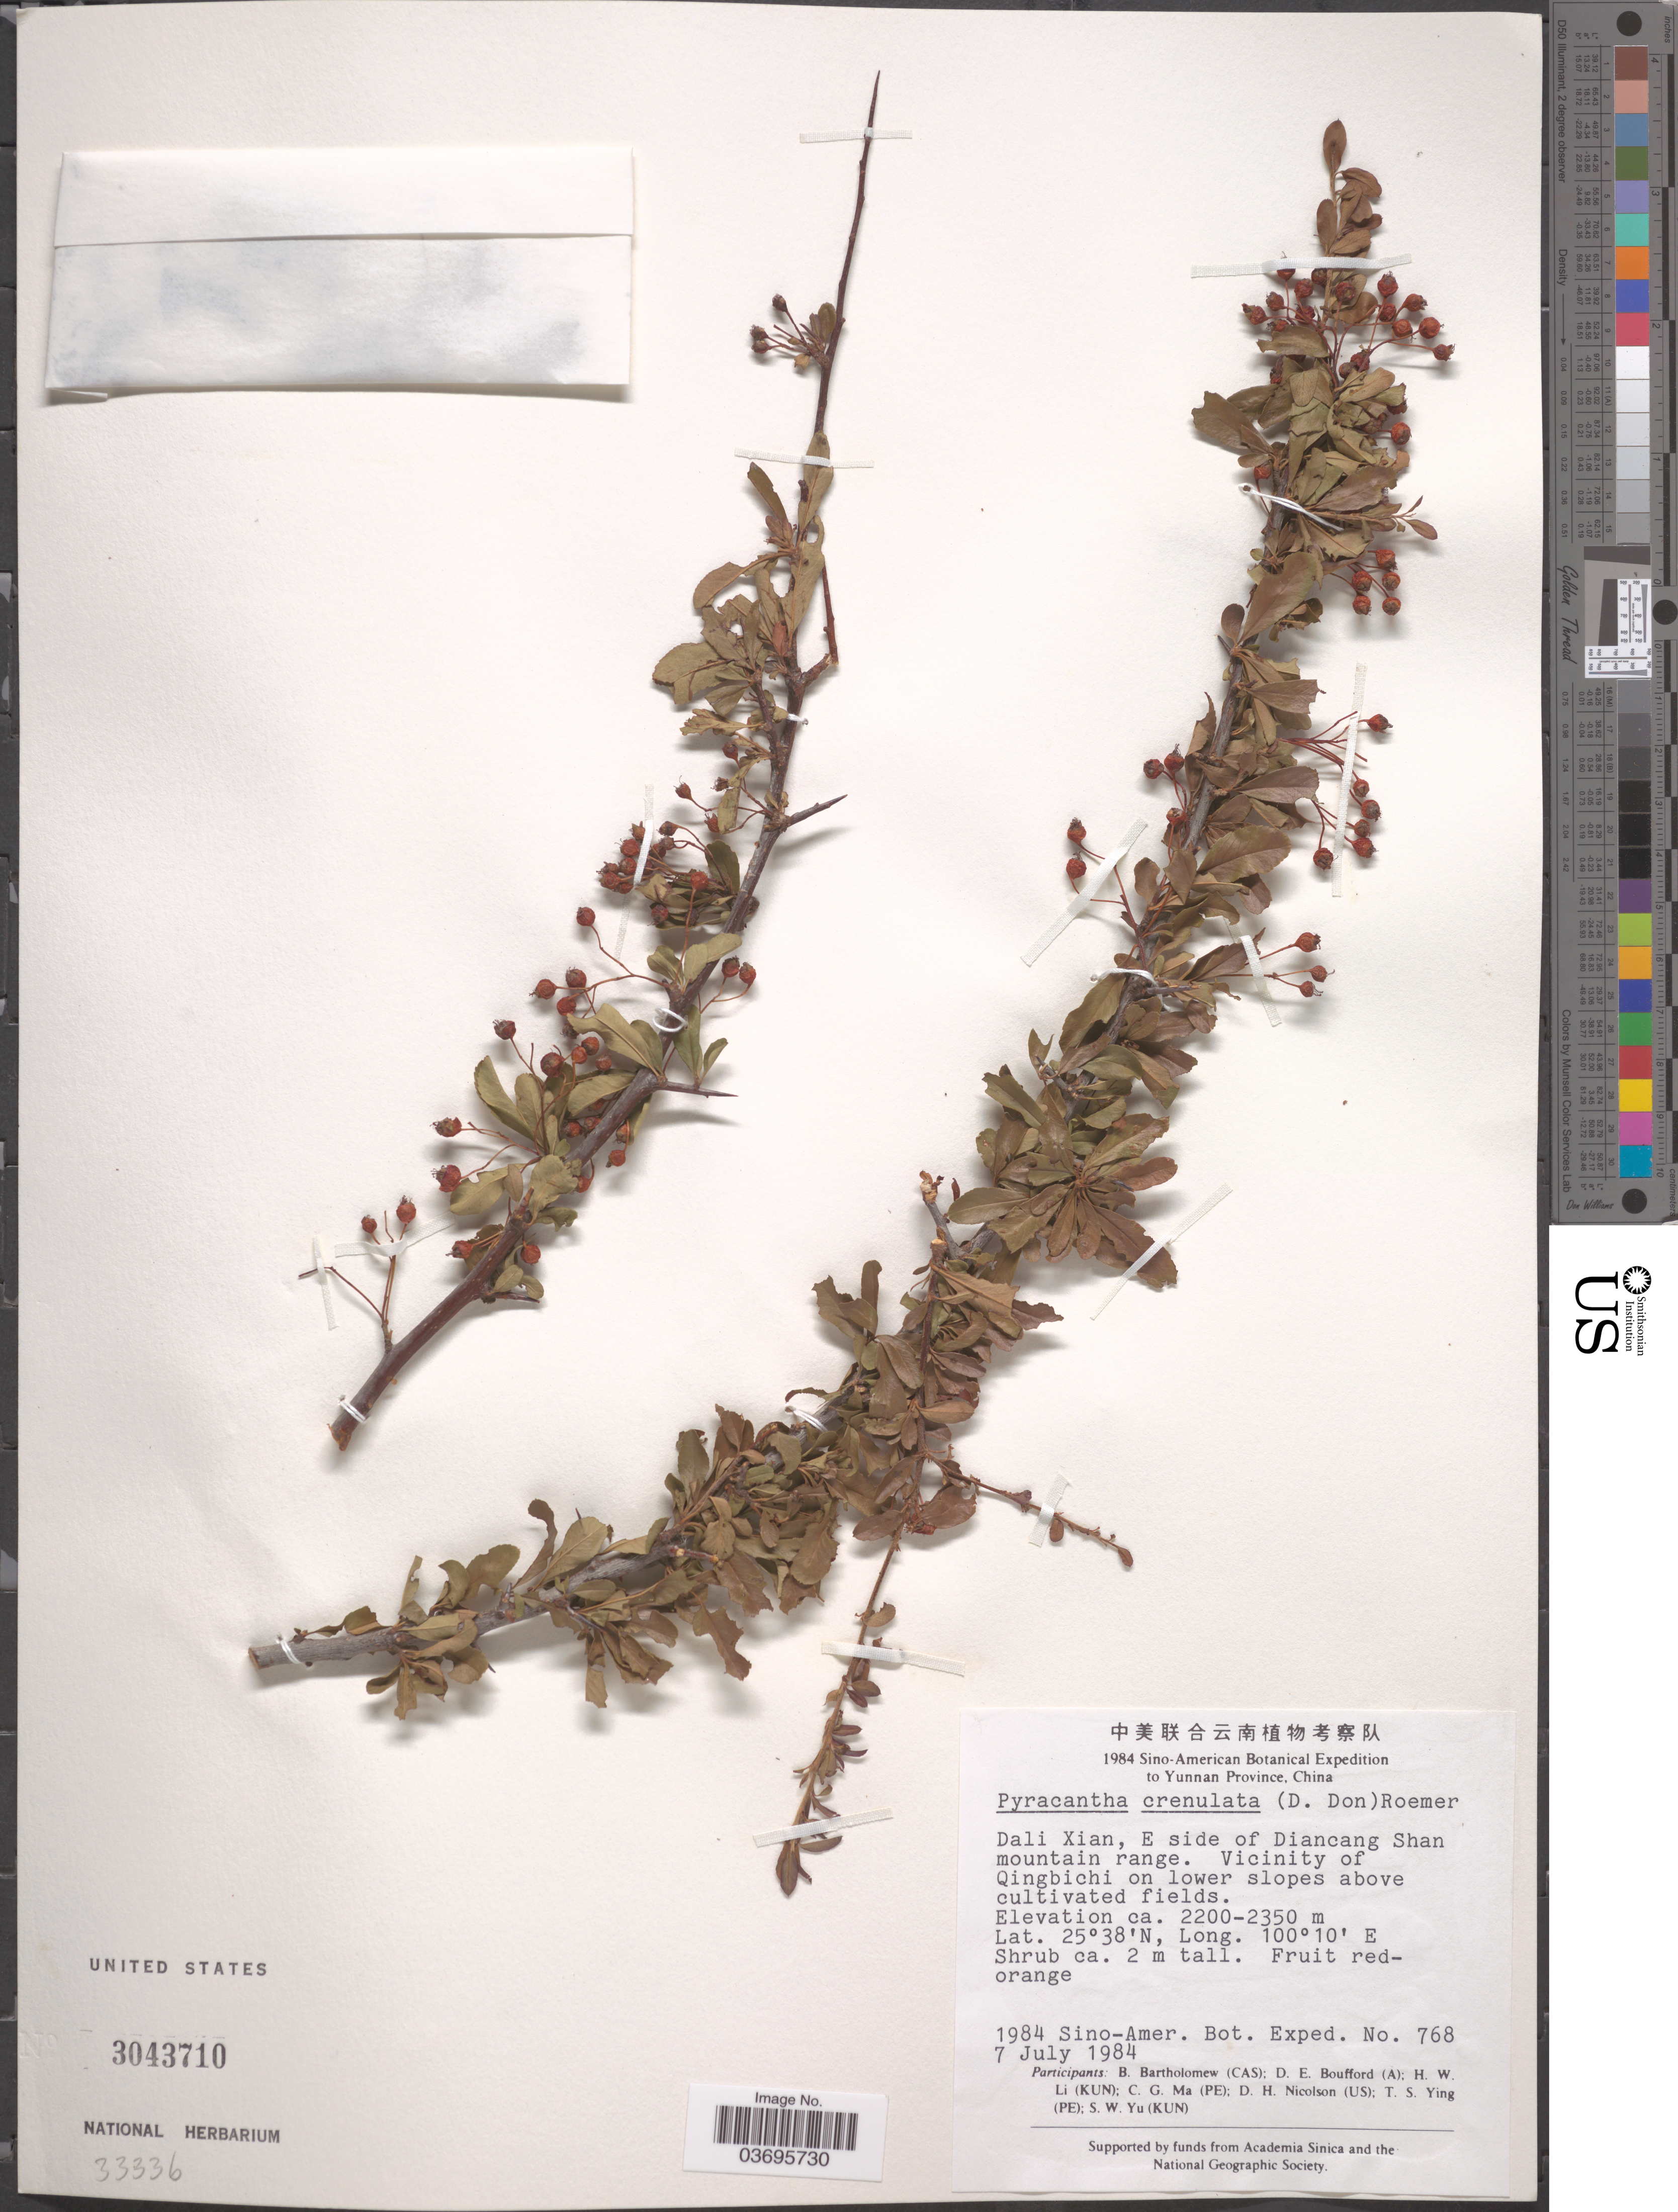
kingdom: Plantae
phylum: Tracheophyta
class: Magnoliopsida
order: Rosales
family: Rosaceae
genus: Pyracantha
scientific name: Pyracantha crenulata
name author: (D. Don) M. Roem.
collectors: Sino-Amer. Bot. Exped. 1984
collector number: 768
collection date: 1984-07-07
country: China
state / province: Yunnan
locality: Dali Xian, E side of Diancang Shan mountain range. Vicinity of Qingbichi on lower slopes above cultivated fields.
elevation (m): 2200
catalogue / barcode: US 3043710